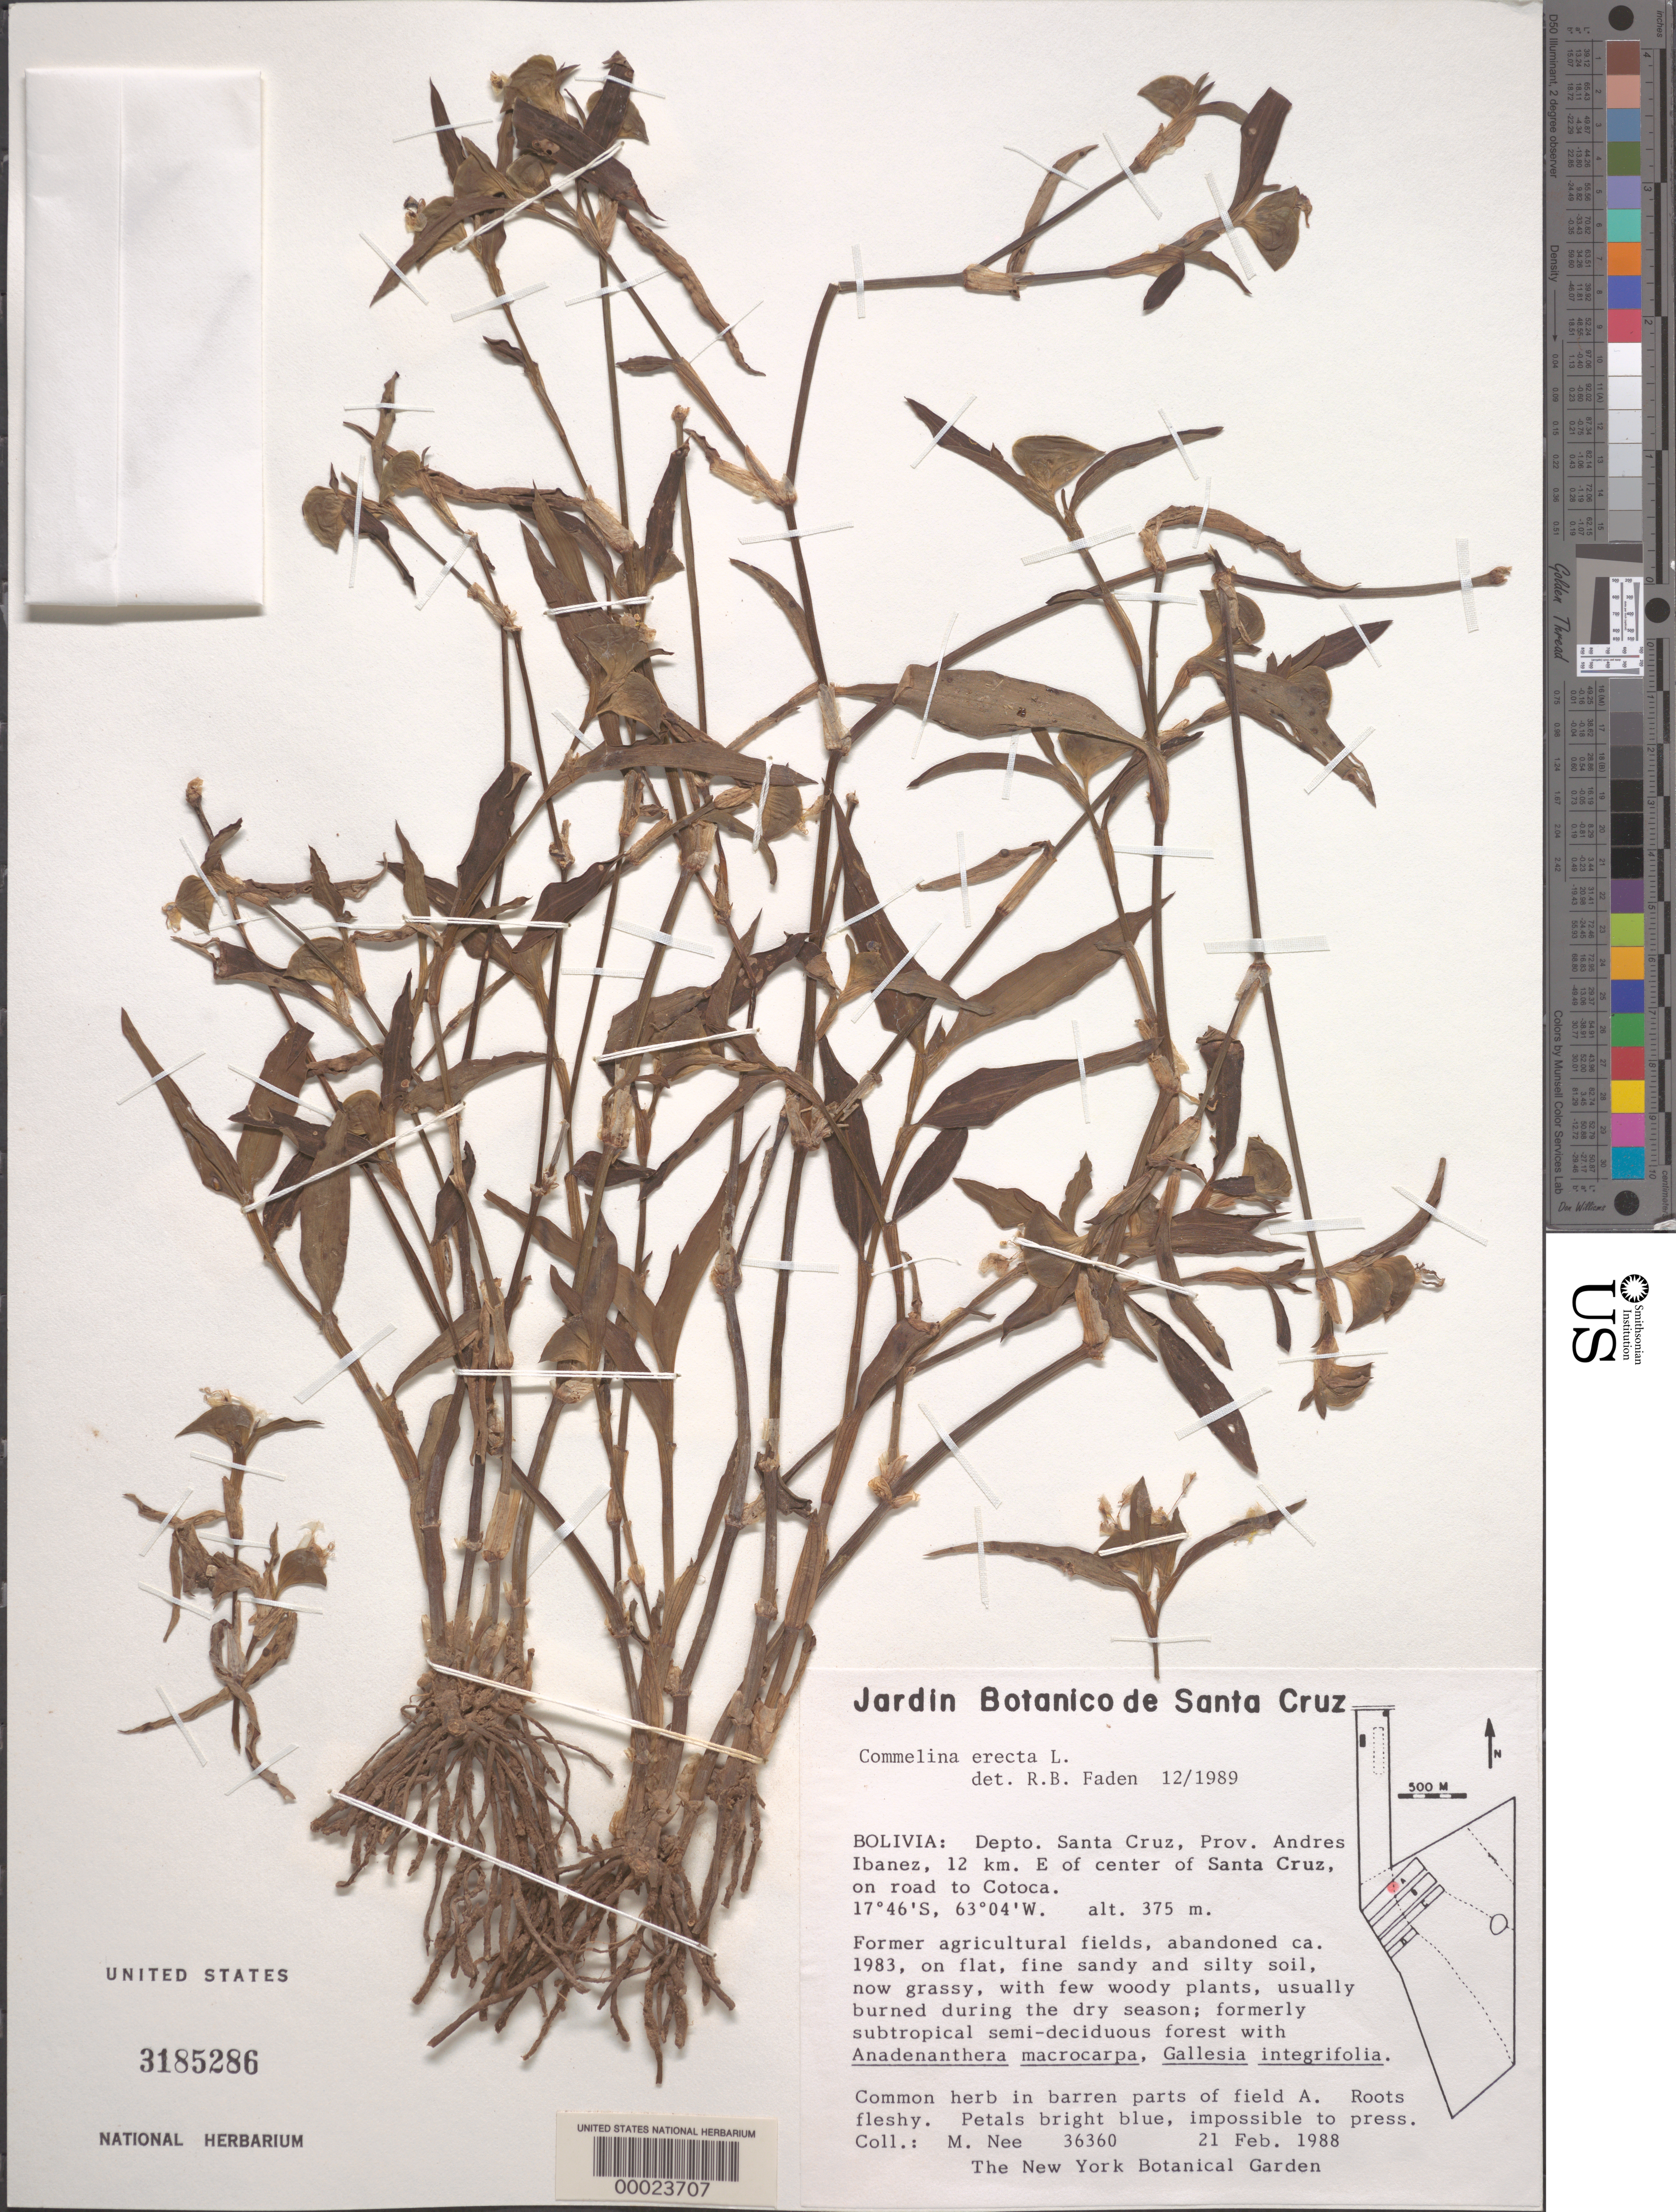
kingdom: Plantae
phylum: Tracheophyta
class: Liliopsida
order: Commelinales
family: Commelinaceae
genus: Commelina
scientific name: Commelina erecta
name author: L.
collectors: M. Nee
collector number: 36360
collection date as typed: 21 Feb 1988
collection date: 1988-02-21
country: Bolivia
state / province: Santa Cruz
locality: Andres Ibanez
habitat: Former agricultural field, on flat, fine sandy and silty soil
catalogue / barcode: US 3185286